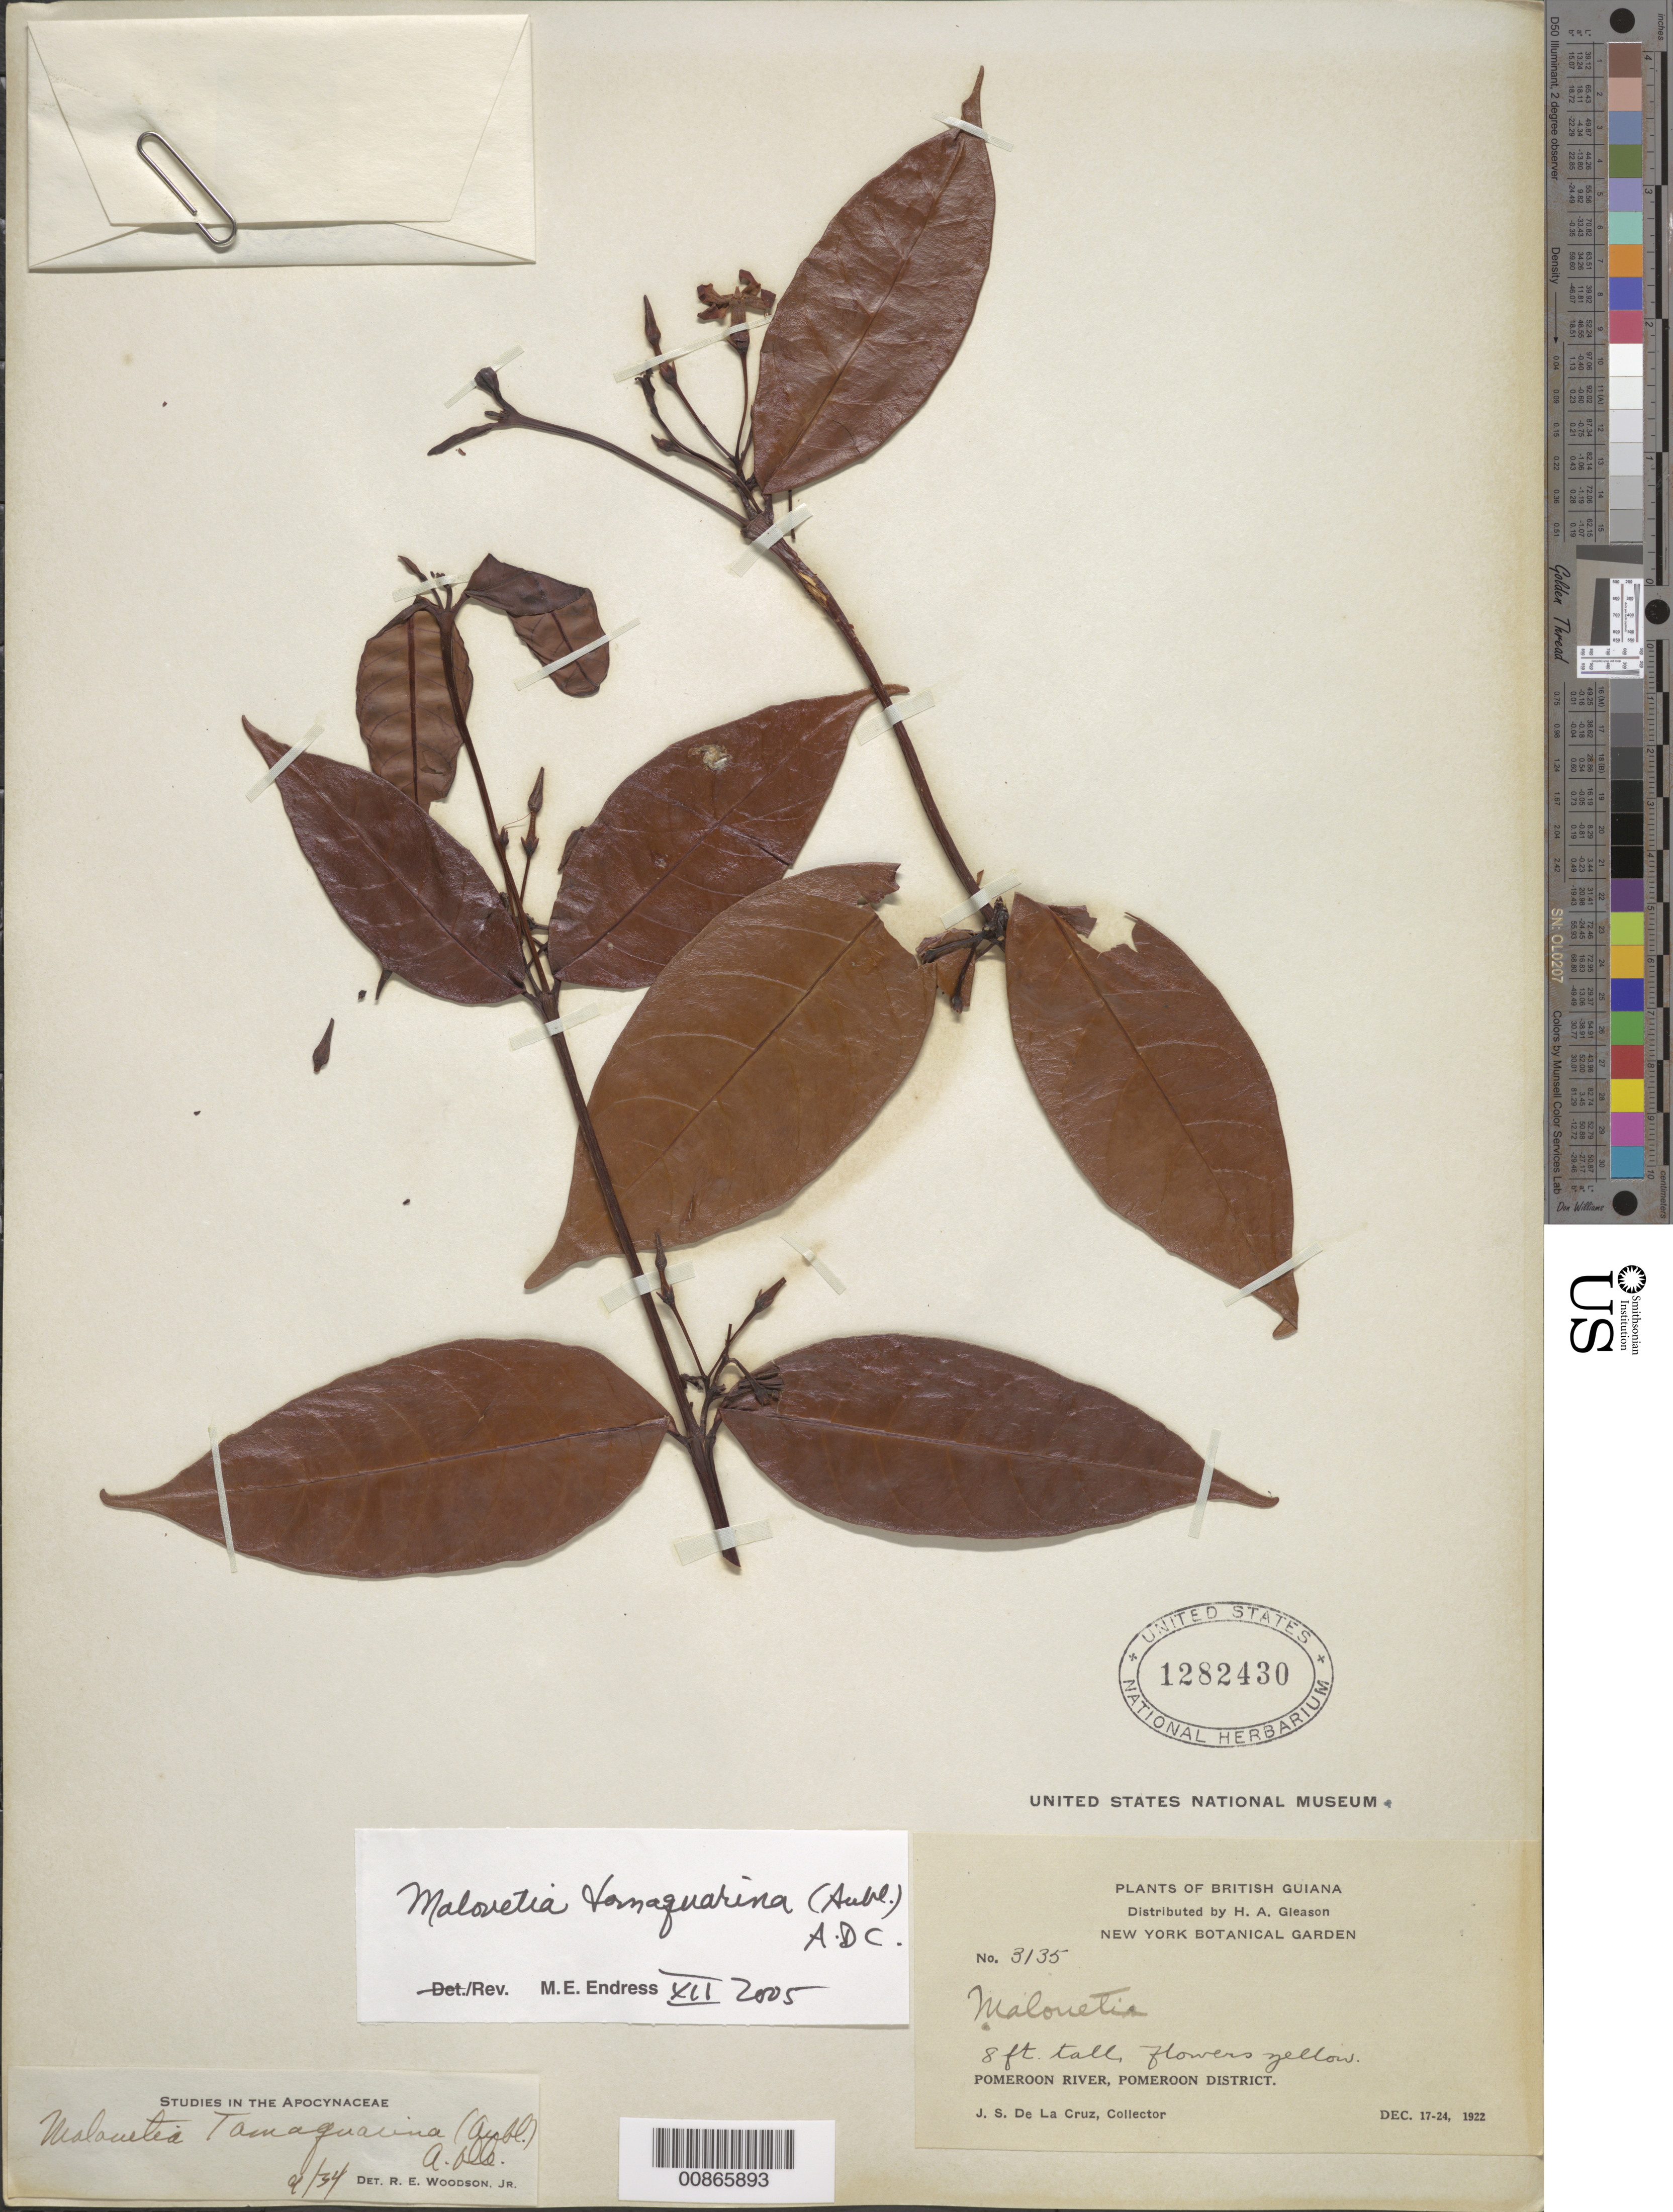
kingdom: Plantae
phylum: Tracheophyta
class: Magnoliopsida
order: Gentianales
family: Apocynaceae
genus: Malouetia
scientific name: Malouetia tamaquarina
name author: (Aubl.) A. DC.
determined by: Endress, Mary E.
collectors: J. S. de la Cruz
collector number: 3135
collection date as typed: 17-Dec-22 to 24-Dec-22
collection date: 1922-12-17/1922-12-24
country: Guyana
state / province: Pomeroon-Supenaam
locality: Pomeroon R.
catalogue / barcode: US 1282430